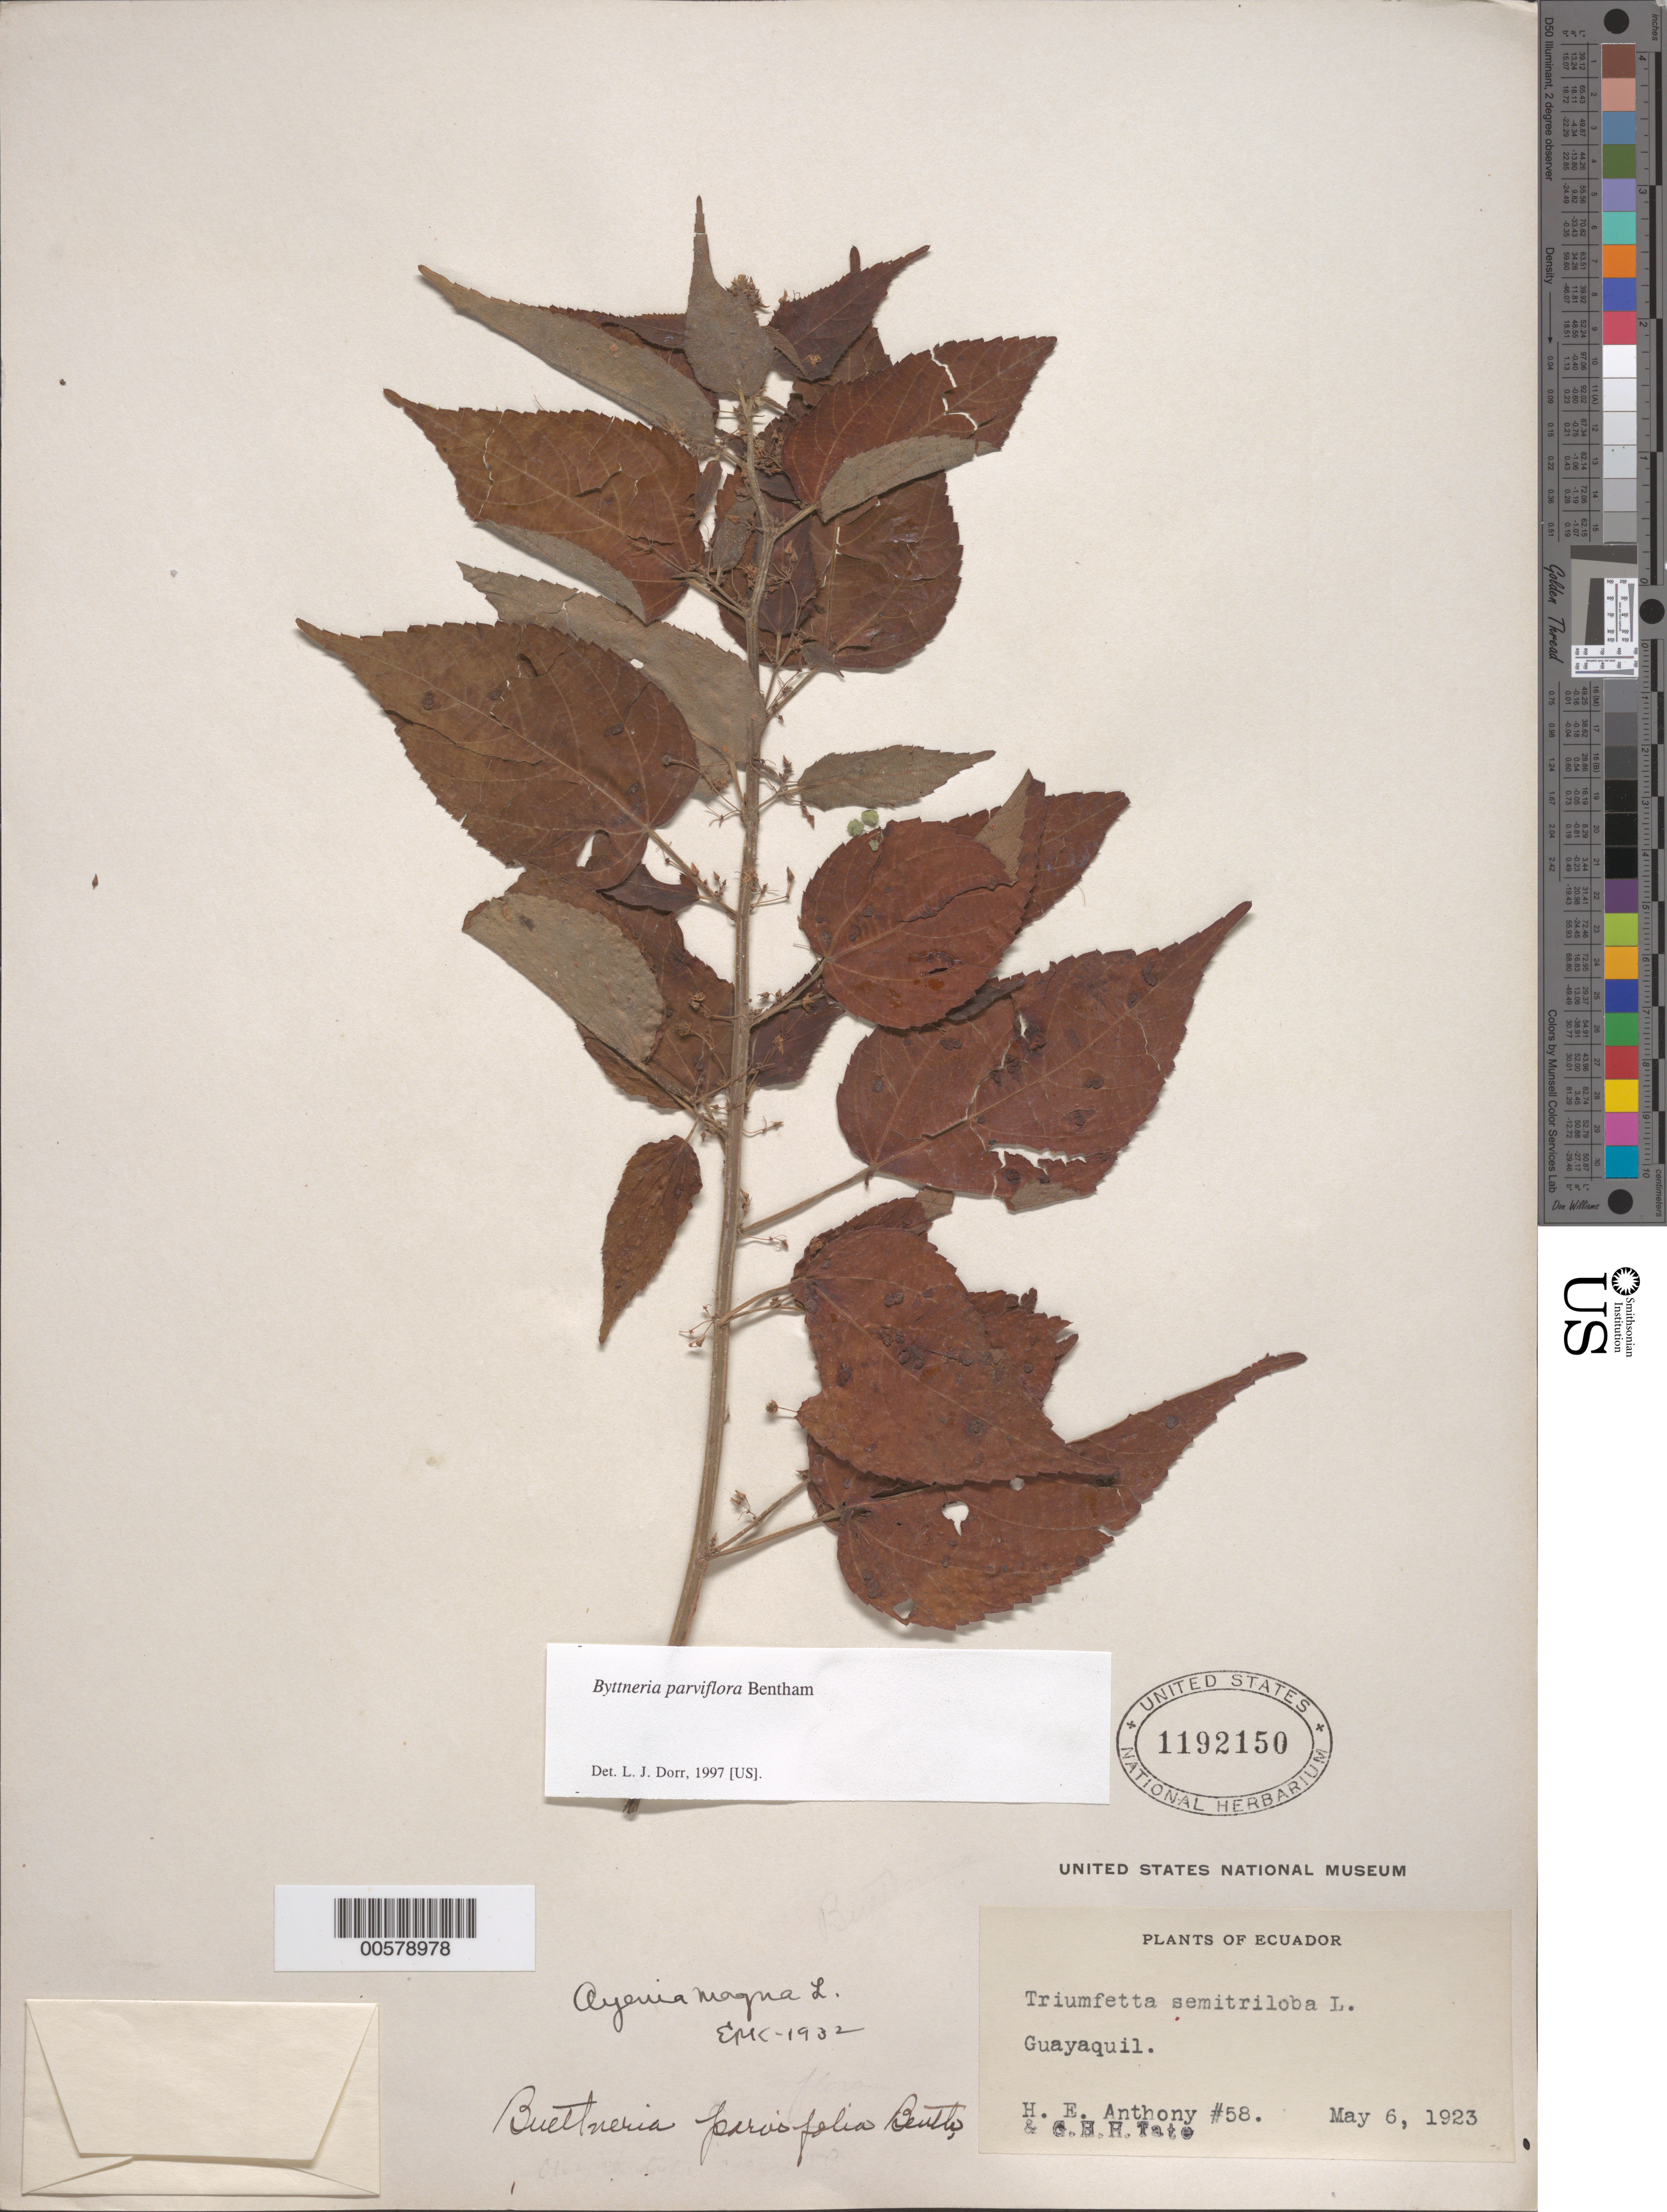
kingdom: Plantae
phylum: Tracheophyta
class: Magnoliopsida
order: Malvales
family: Malvaceae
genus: Byttneria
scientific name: Byttneria parviflora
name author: Benth.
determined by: Dorr, L. J., (BOT), Smithsonian Institution - National Museum of Natural History (UNITED STATES)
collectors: H. E. Anthony & G. H. H.Tate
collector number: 58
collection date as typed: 06 May 1923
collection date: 1923-05-06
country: Ecuador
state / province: Guayas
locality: Guayaquil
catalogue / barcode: US 1192150